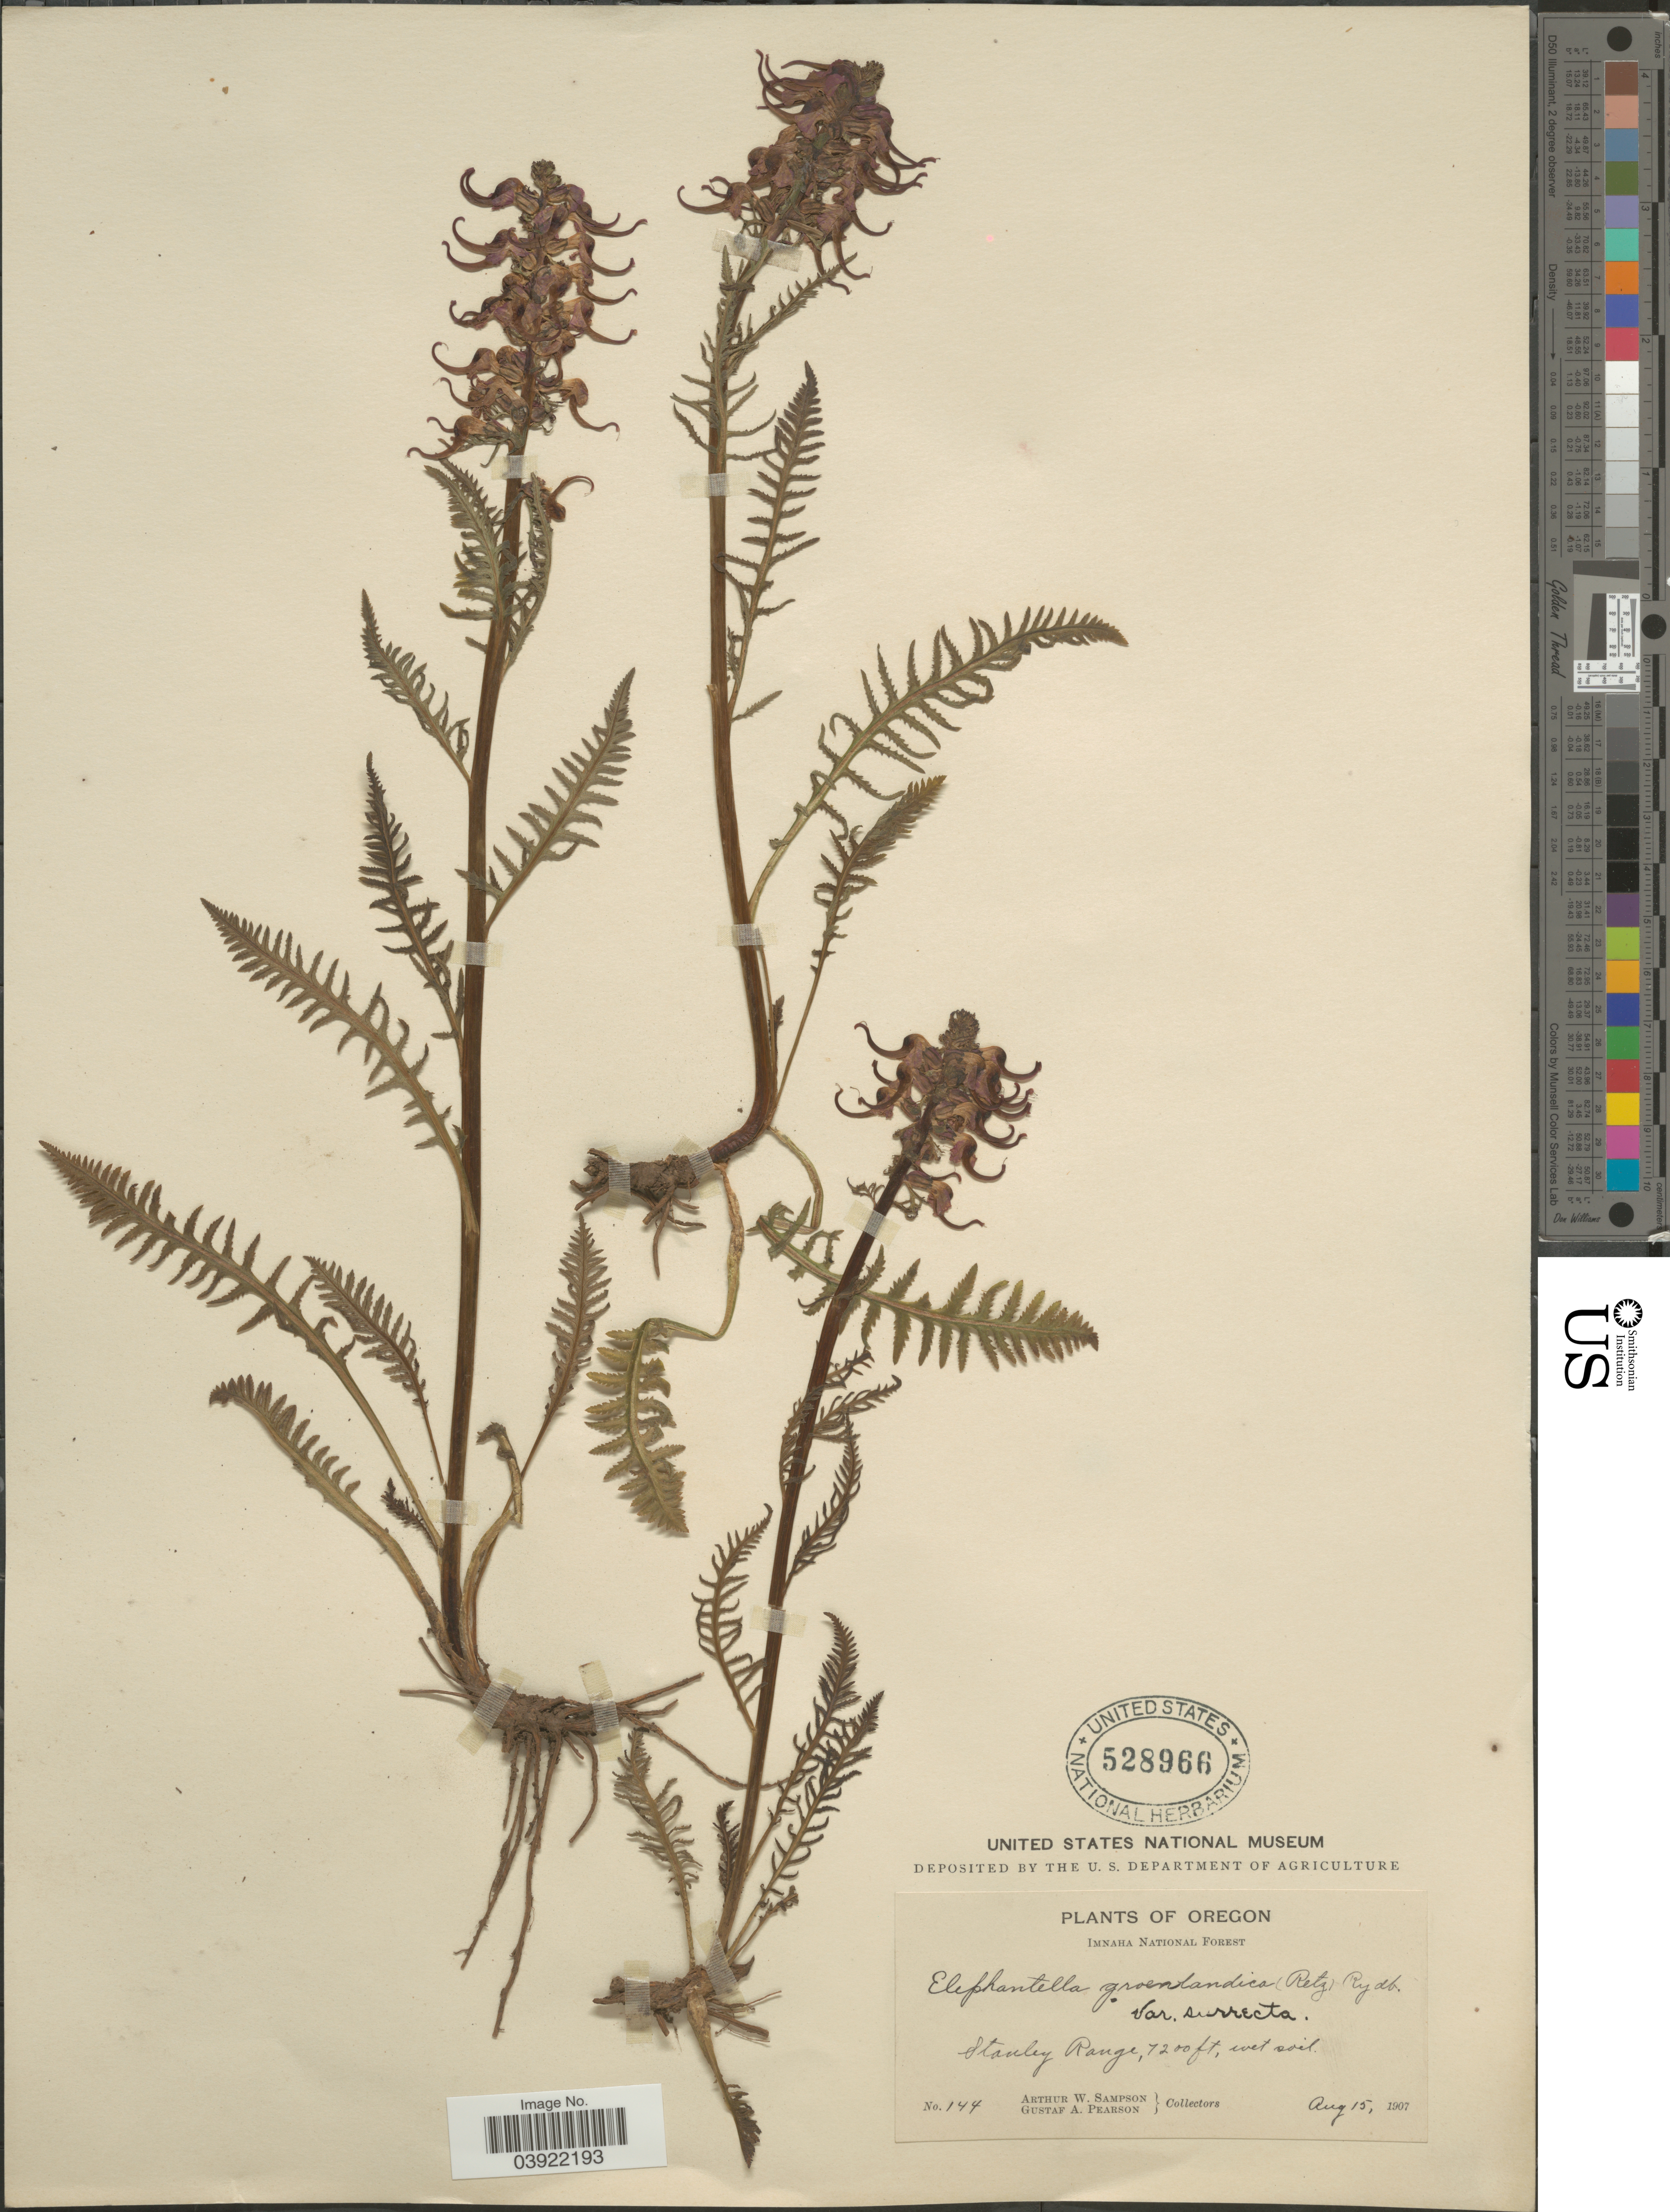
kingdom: Plantae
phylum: Tracheophyta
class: Magnoliopsida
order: Lamiales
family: Orobanchaceae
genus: Pedicularis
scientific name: Pedicularis groenlandica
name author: Retz.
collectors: A. Sampson & G. Pearson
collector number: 144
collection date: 1907-08-15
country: United States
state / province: Oregon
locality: Imnaha National Forest. Stanley Range.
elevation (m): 2195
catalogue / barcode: US 528966